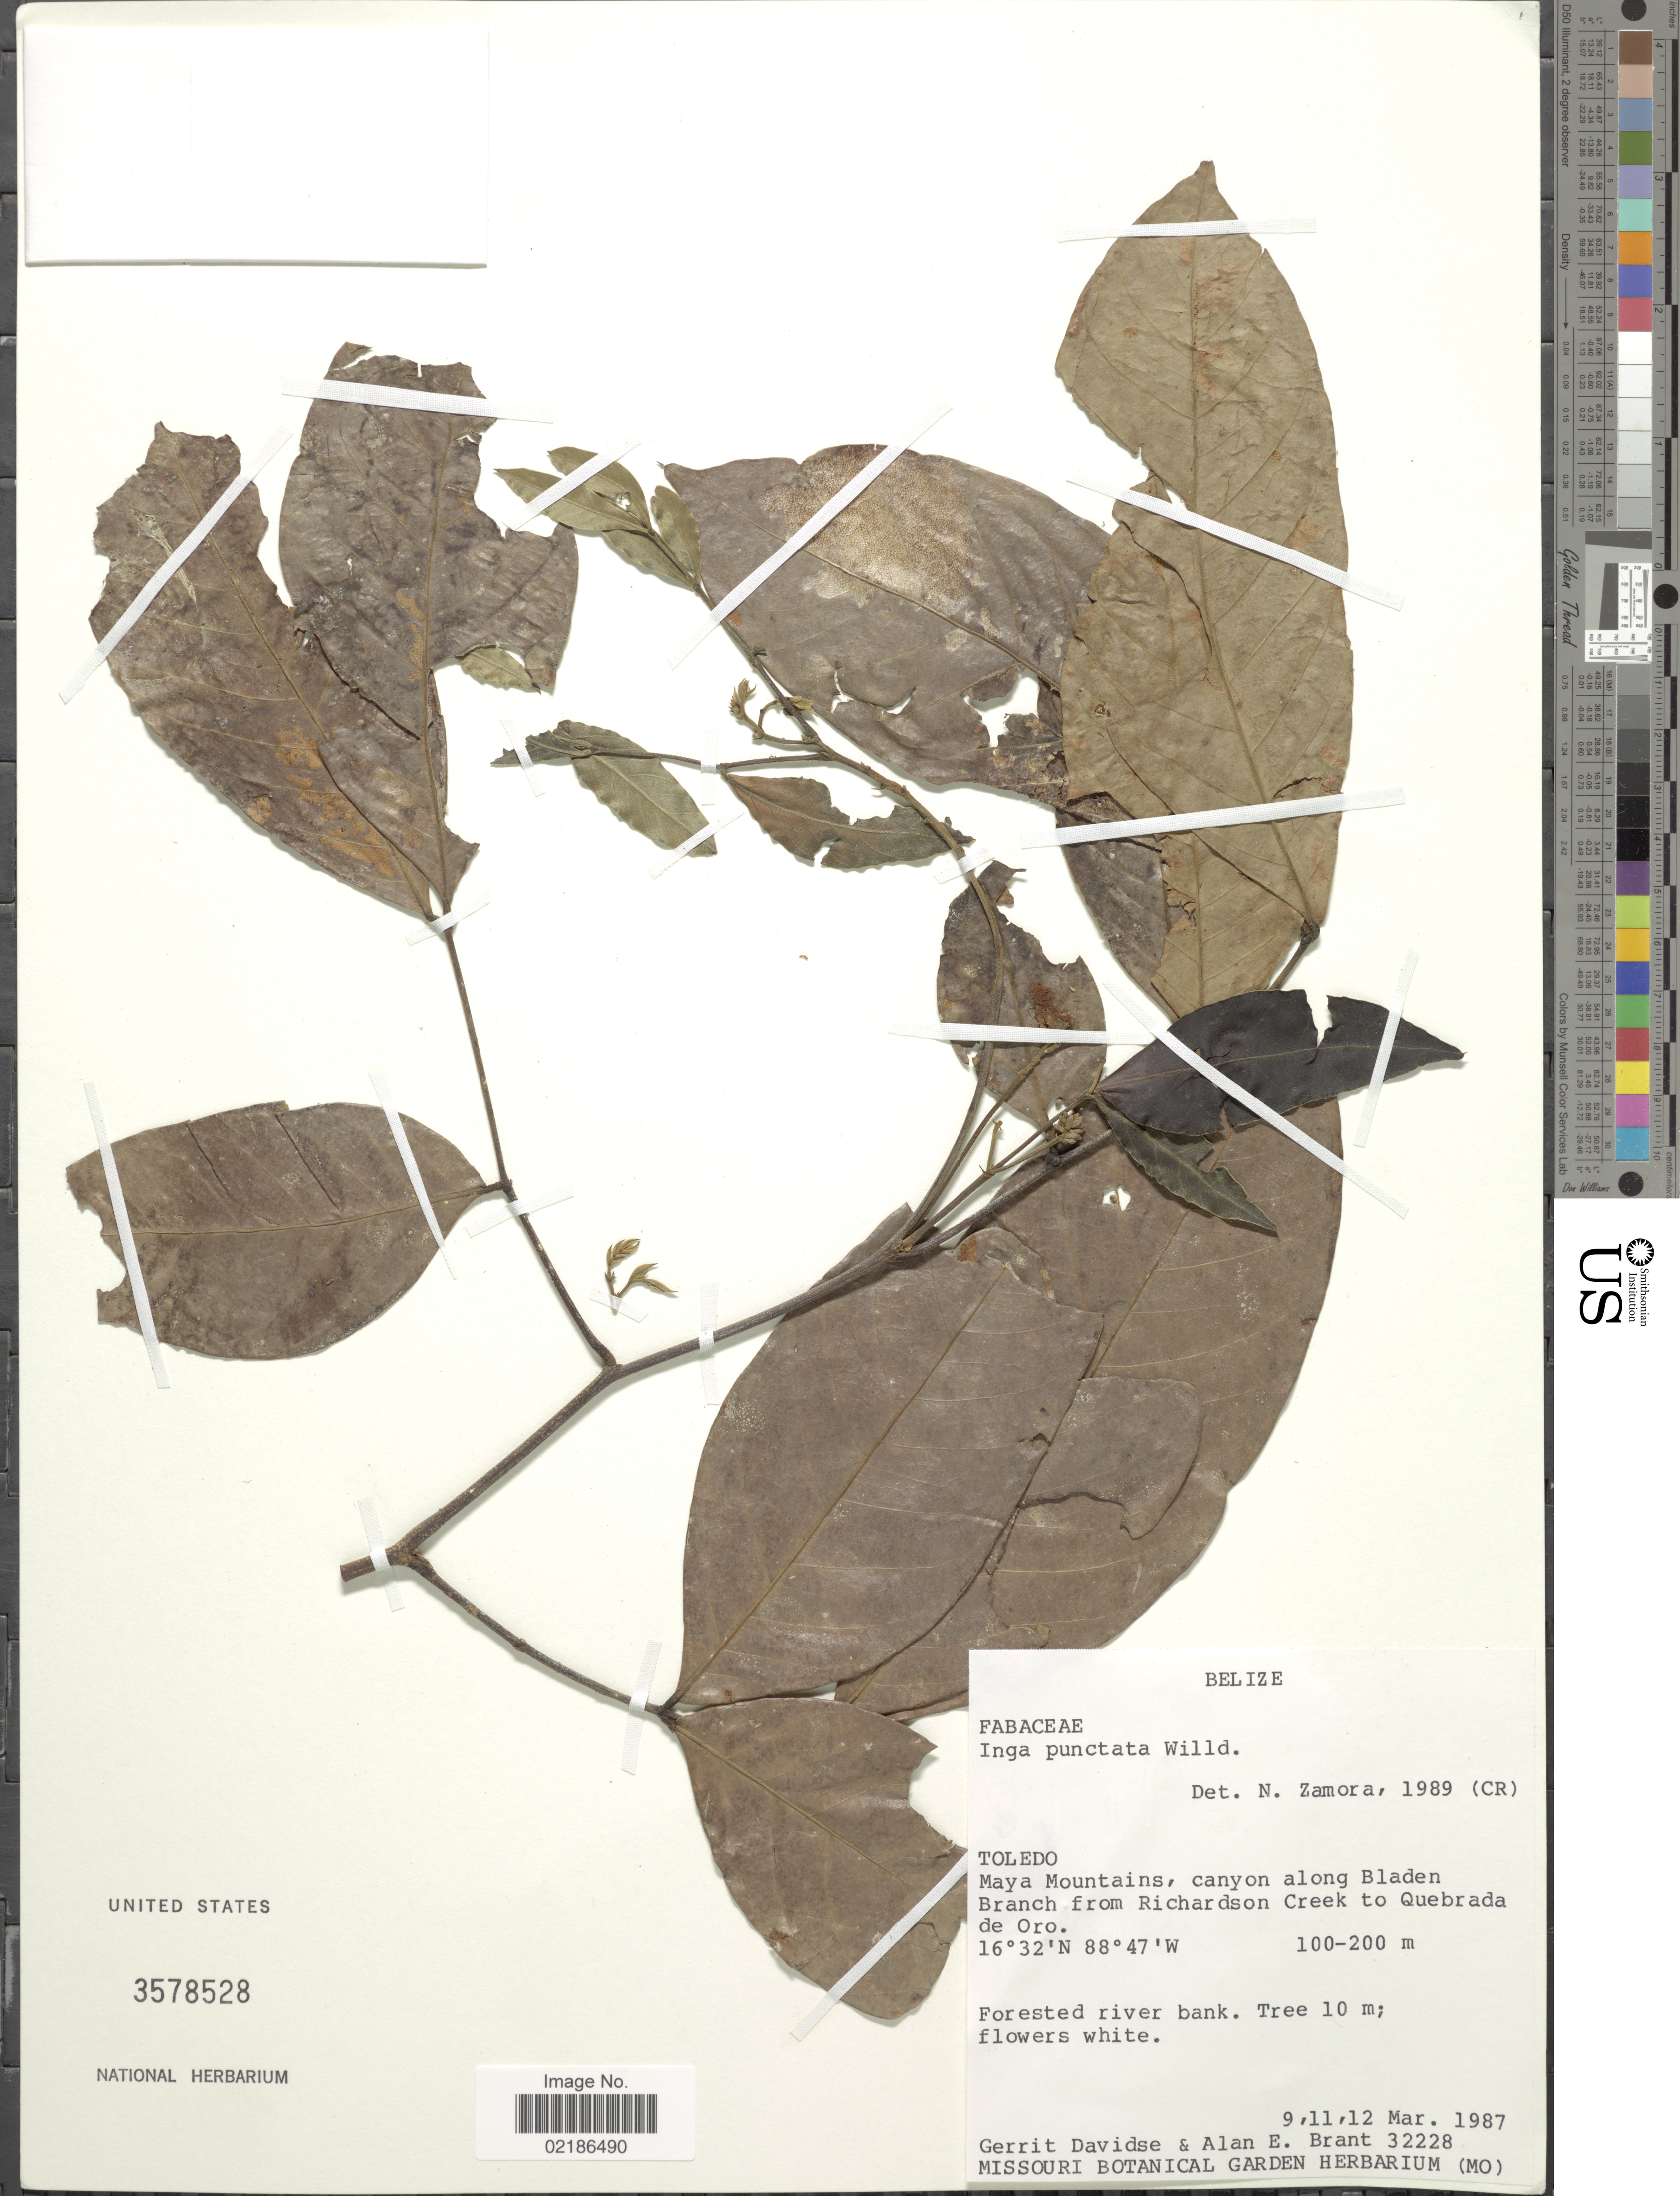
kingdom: Plantae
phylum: Tracheophyta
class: Magnoliopsida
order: Fabales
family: Fabaceae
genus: Inga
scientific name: Inga punctata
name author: Willd.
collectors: G. Davidse & A. Brant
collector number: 32228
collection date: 1987-03-09/1987-03-12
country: Belize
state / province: Toledo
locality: Maya Mountains, canyon along Bladen Branch from Richardson Creek to Quebrada de Oro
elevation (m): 100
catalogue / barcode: US 3578528